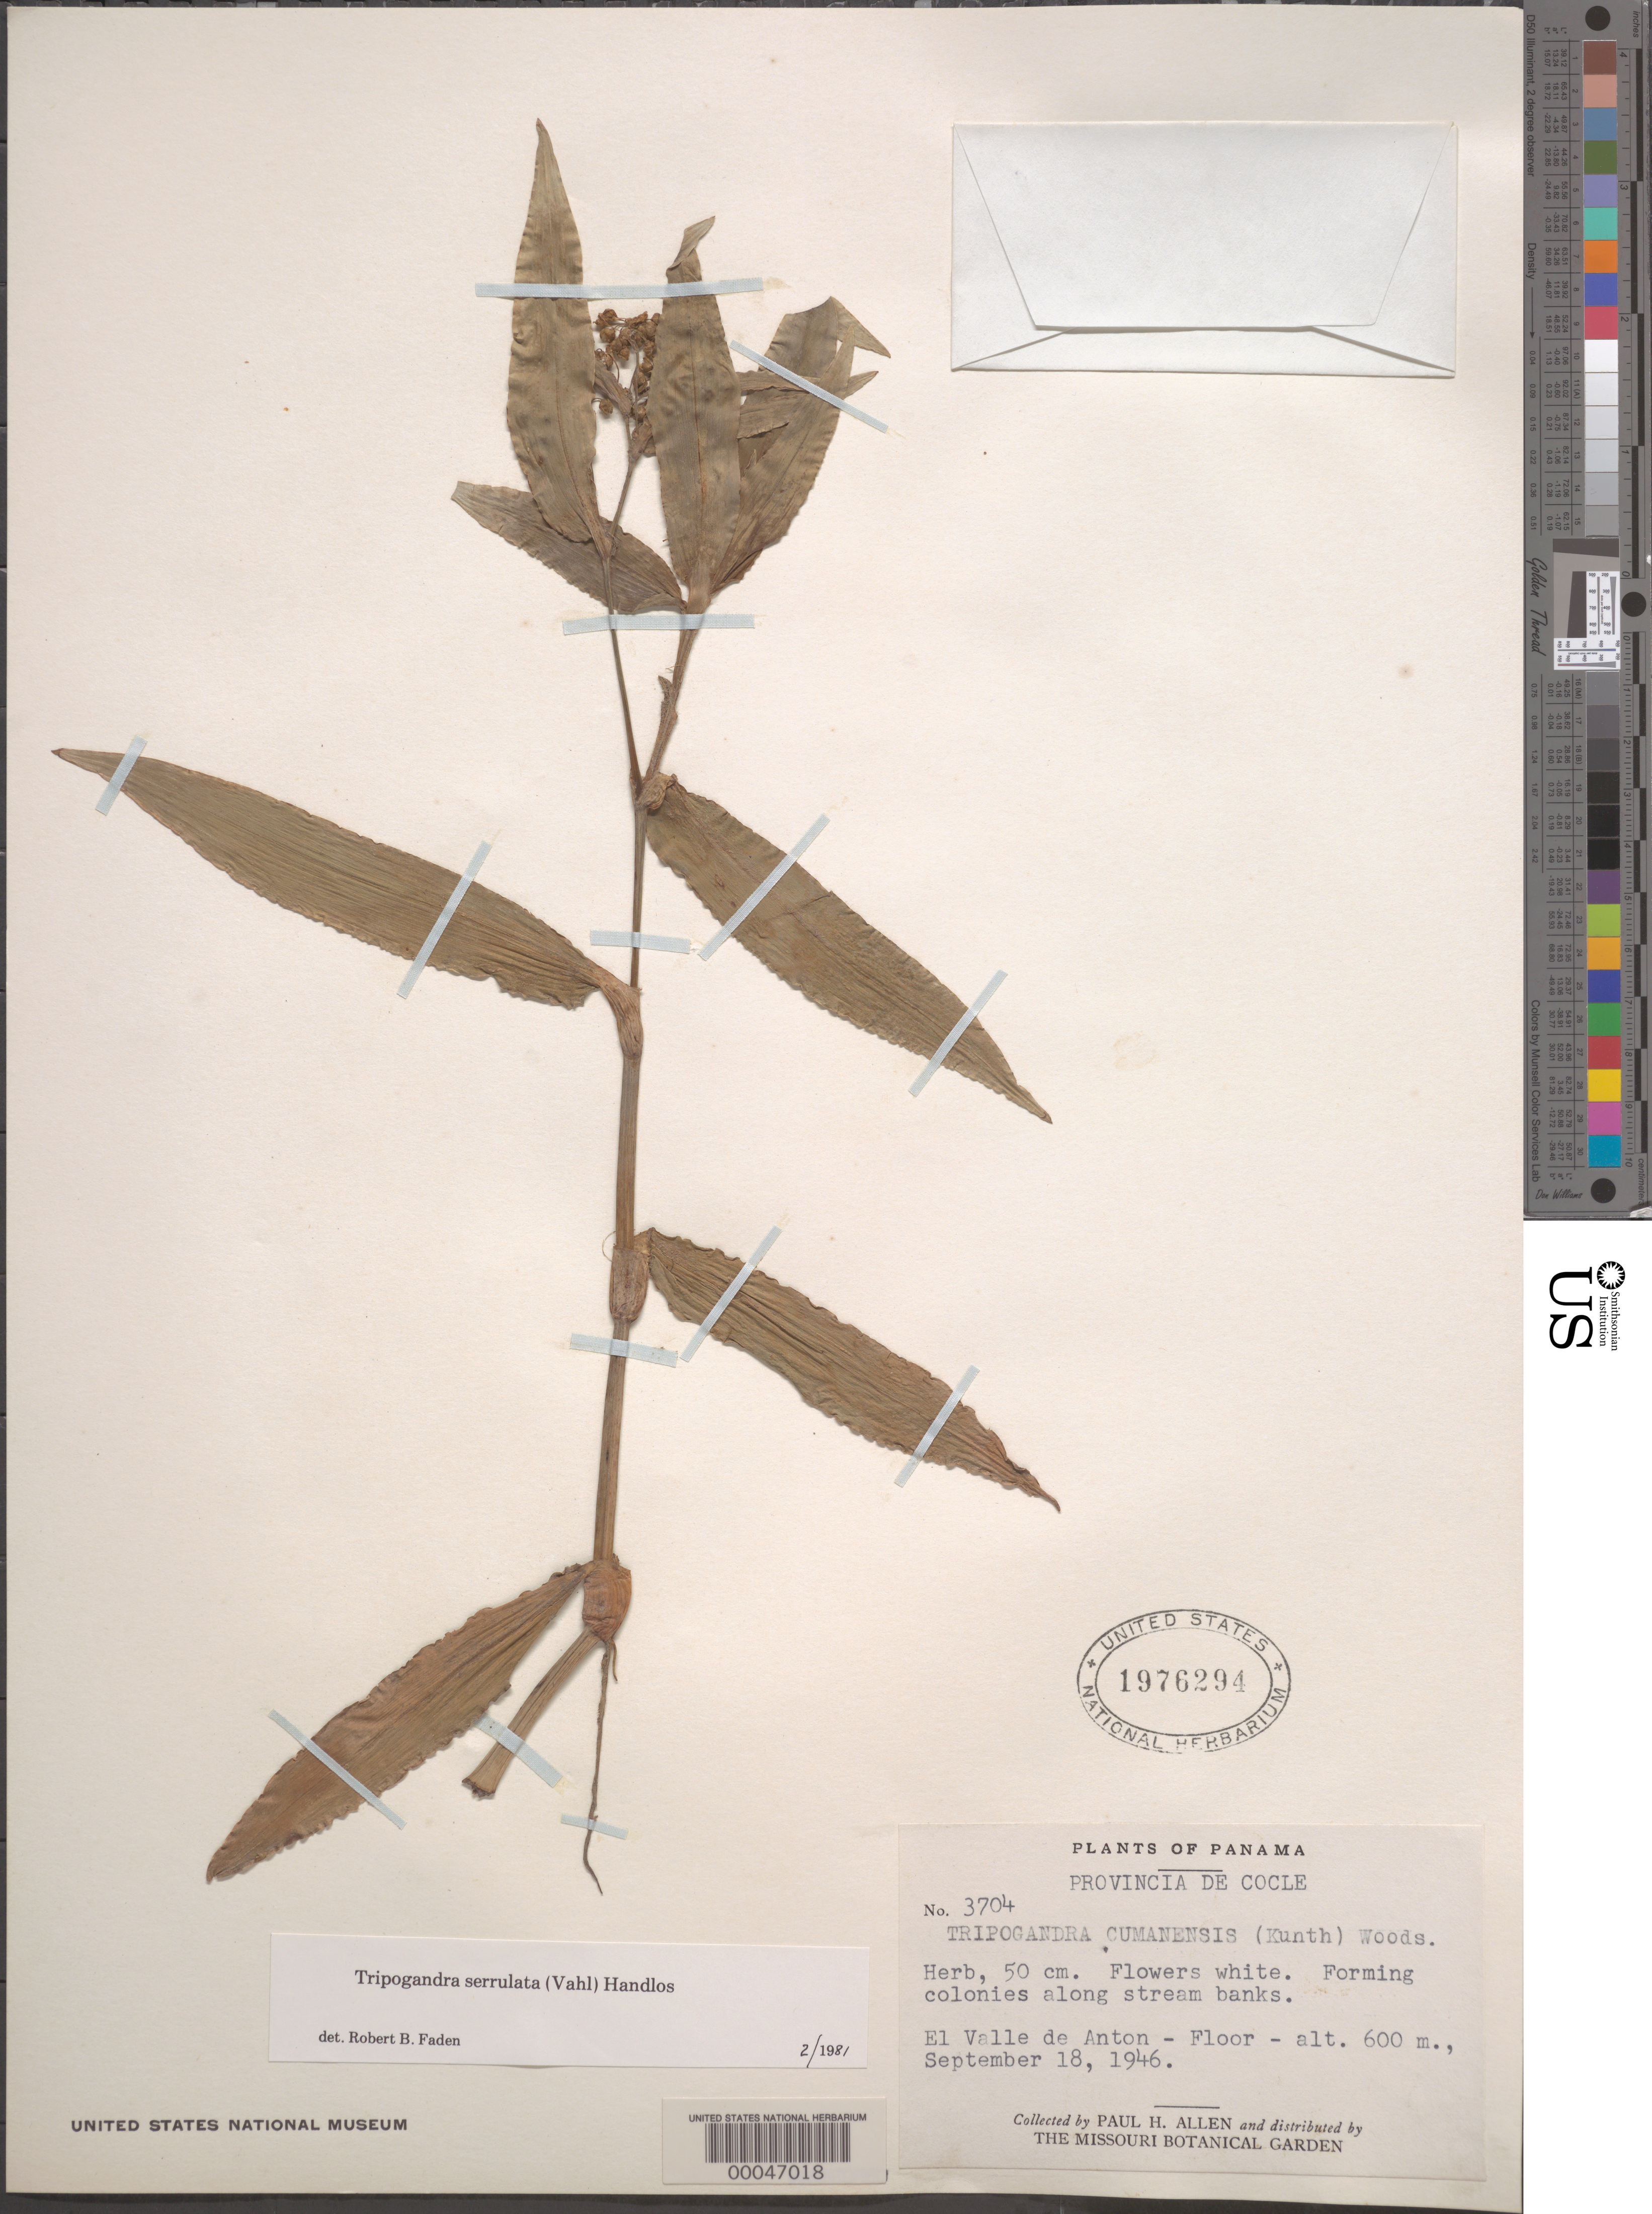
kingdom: Plantae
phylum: Tracheophyta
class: Liliopsida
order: Commelinales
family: Commelinaceae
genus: Tripogandra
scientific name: Tripogandra serrulata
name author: (Vahl) Handlos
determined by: Faden, Robert B., (US), Smithsonian Institution - National Museum of Natural History (UNITED STATES)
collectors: P. H. Allen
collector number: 3704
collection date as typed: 18 Sep 1946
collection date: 1946-09-18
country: Panama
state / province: Coclé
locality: El Valle De Anton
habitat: Streambank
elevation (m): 600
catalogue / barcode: US 1976294